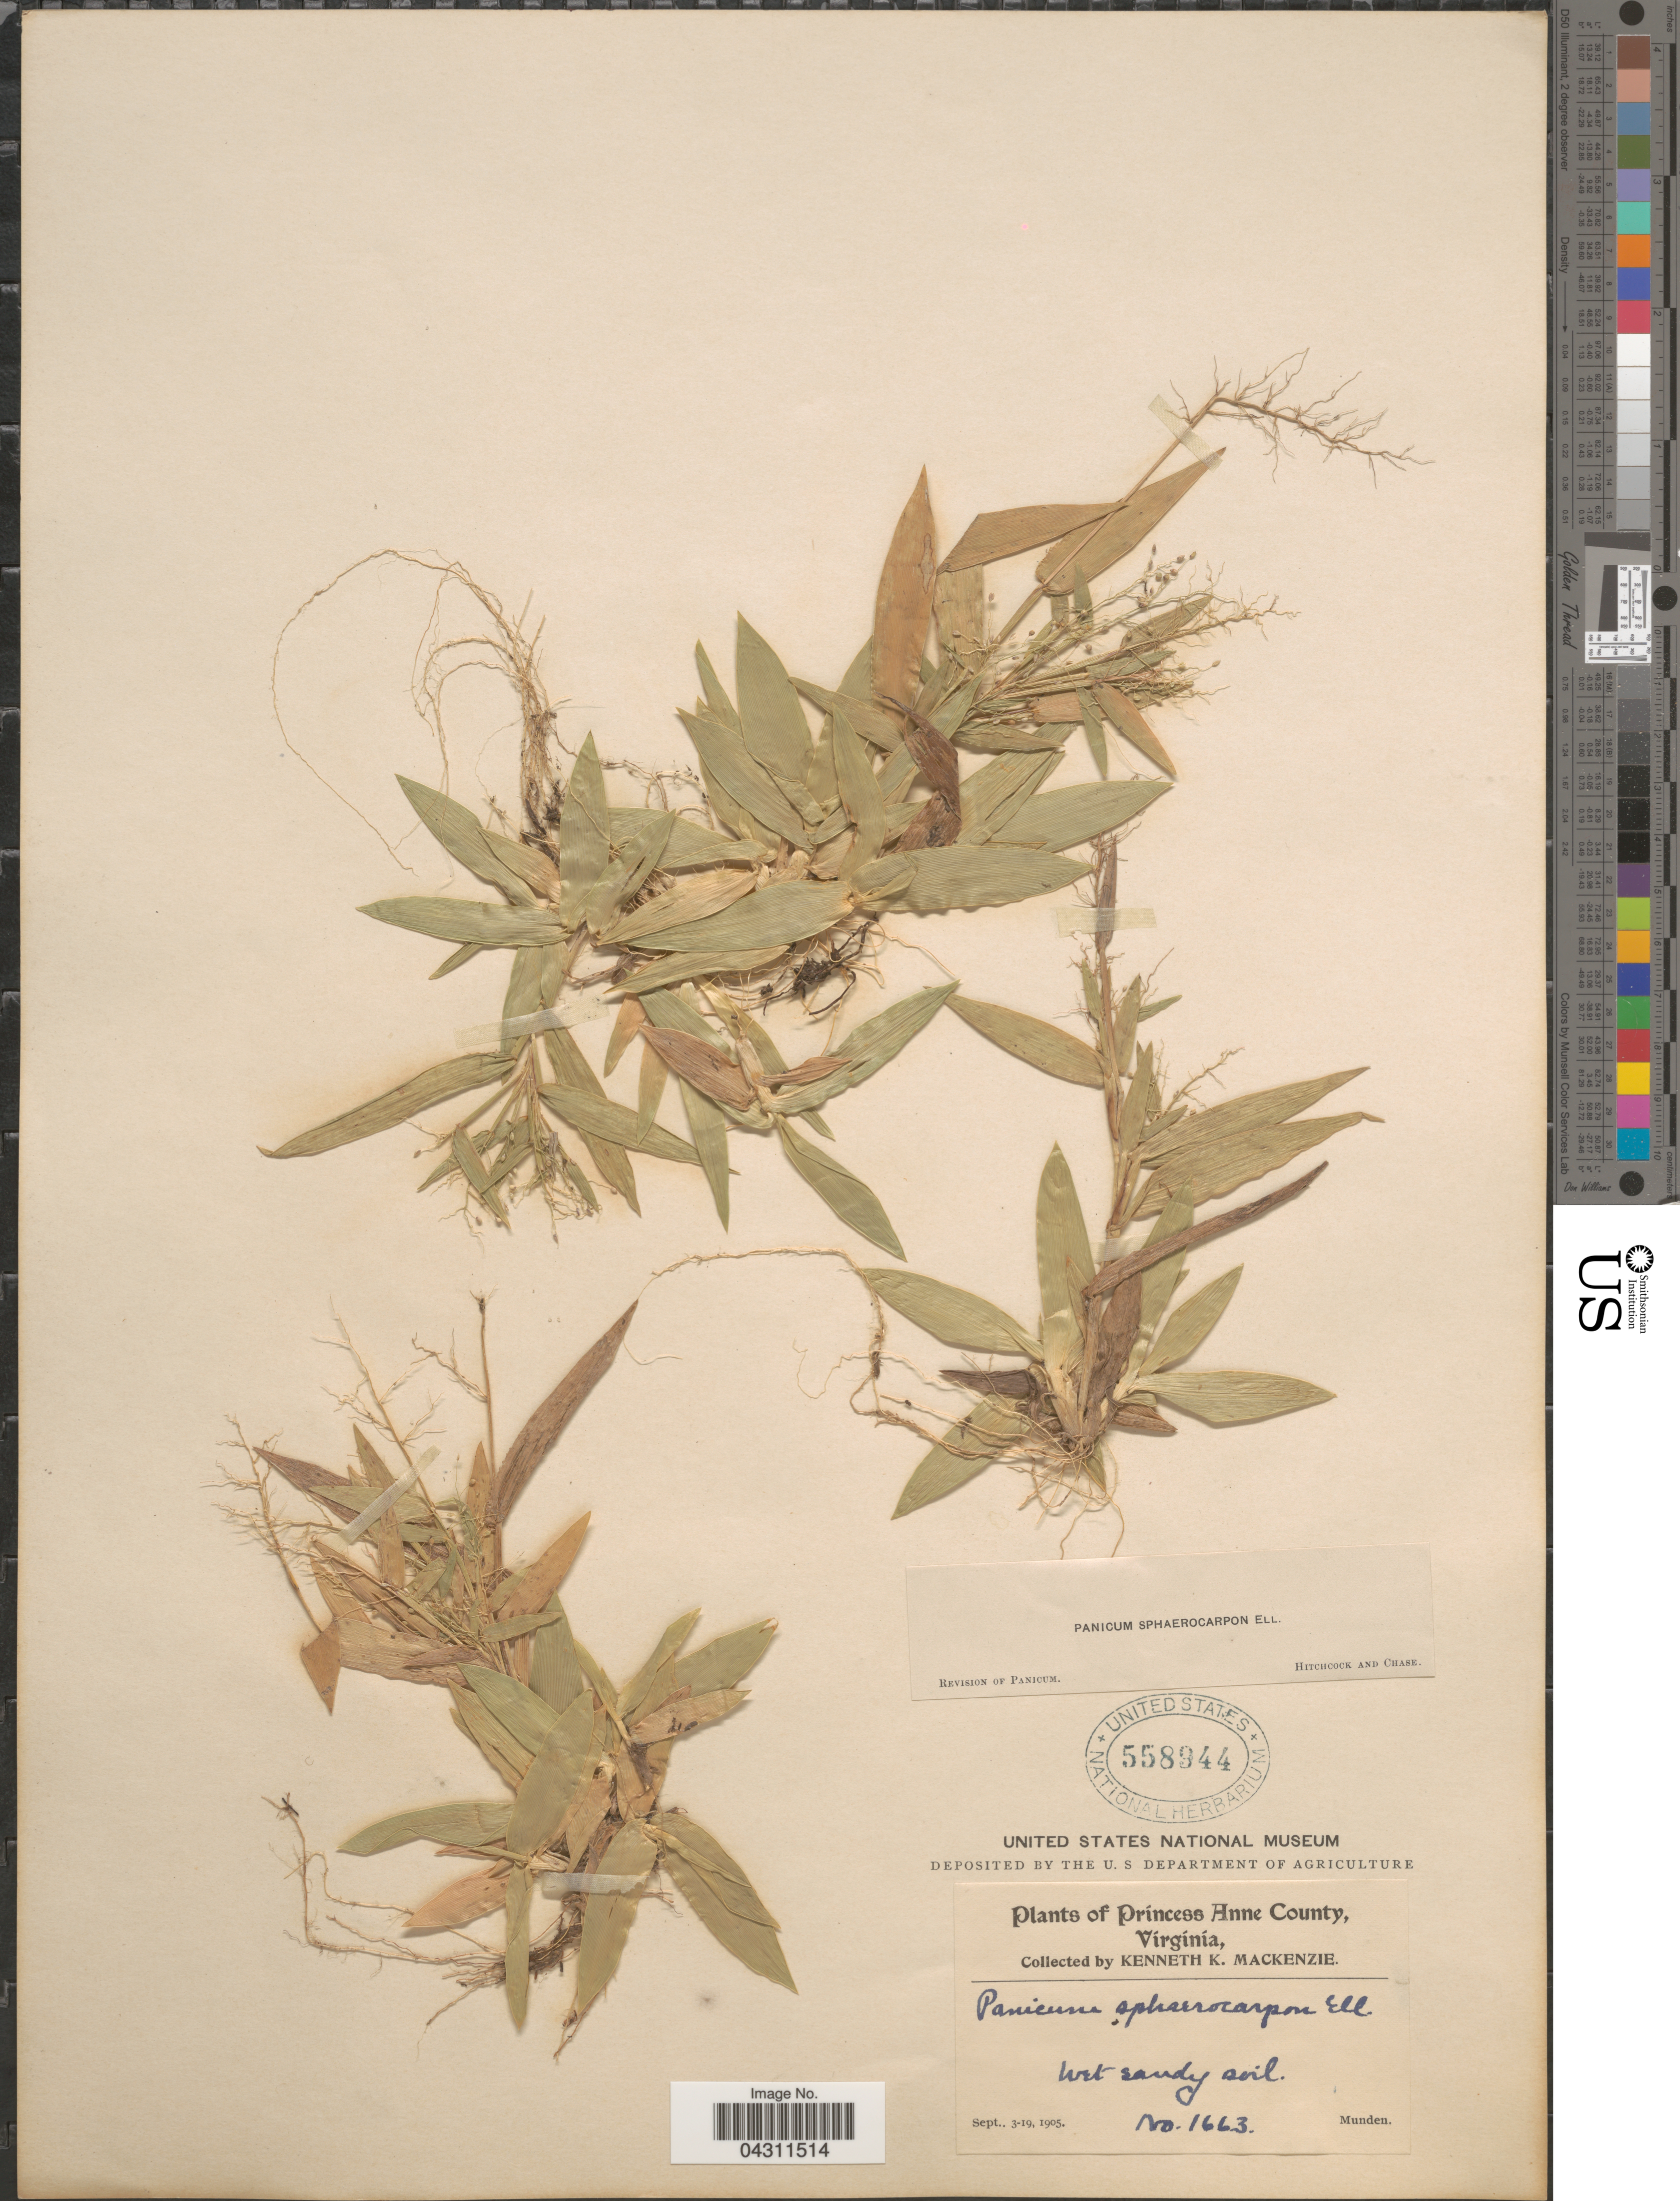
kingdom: Plantae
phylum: Tracheophyta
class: Liliopsida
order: Poales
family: Poaceae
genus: Dichanthelium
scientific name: Dichanthelium sphaerocarpon var. sphaerocarpon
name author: (Elliott) Gould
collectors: K. K. Mackenzie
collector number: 1663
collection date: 1905-09-03/1905-09-19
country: United States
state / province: Virginia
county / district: City of Virginia Beach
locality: Princess Anne (=historic county name)County. Wet sandy soil. Munden.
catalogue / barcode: US 558944